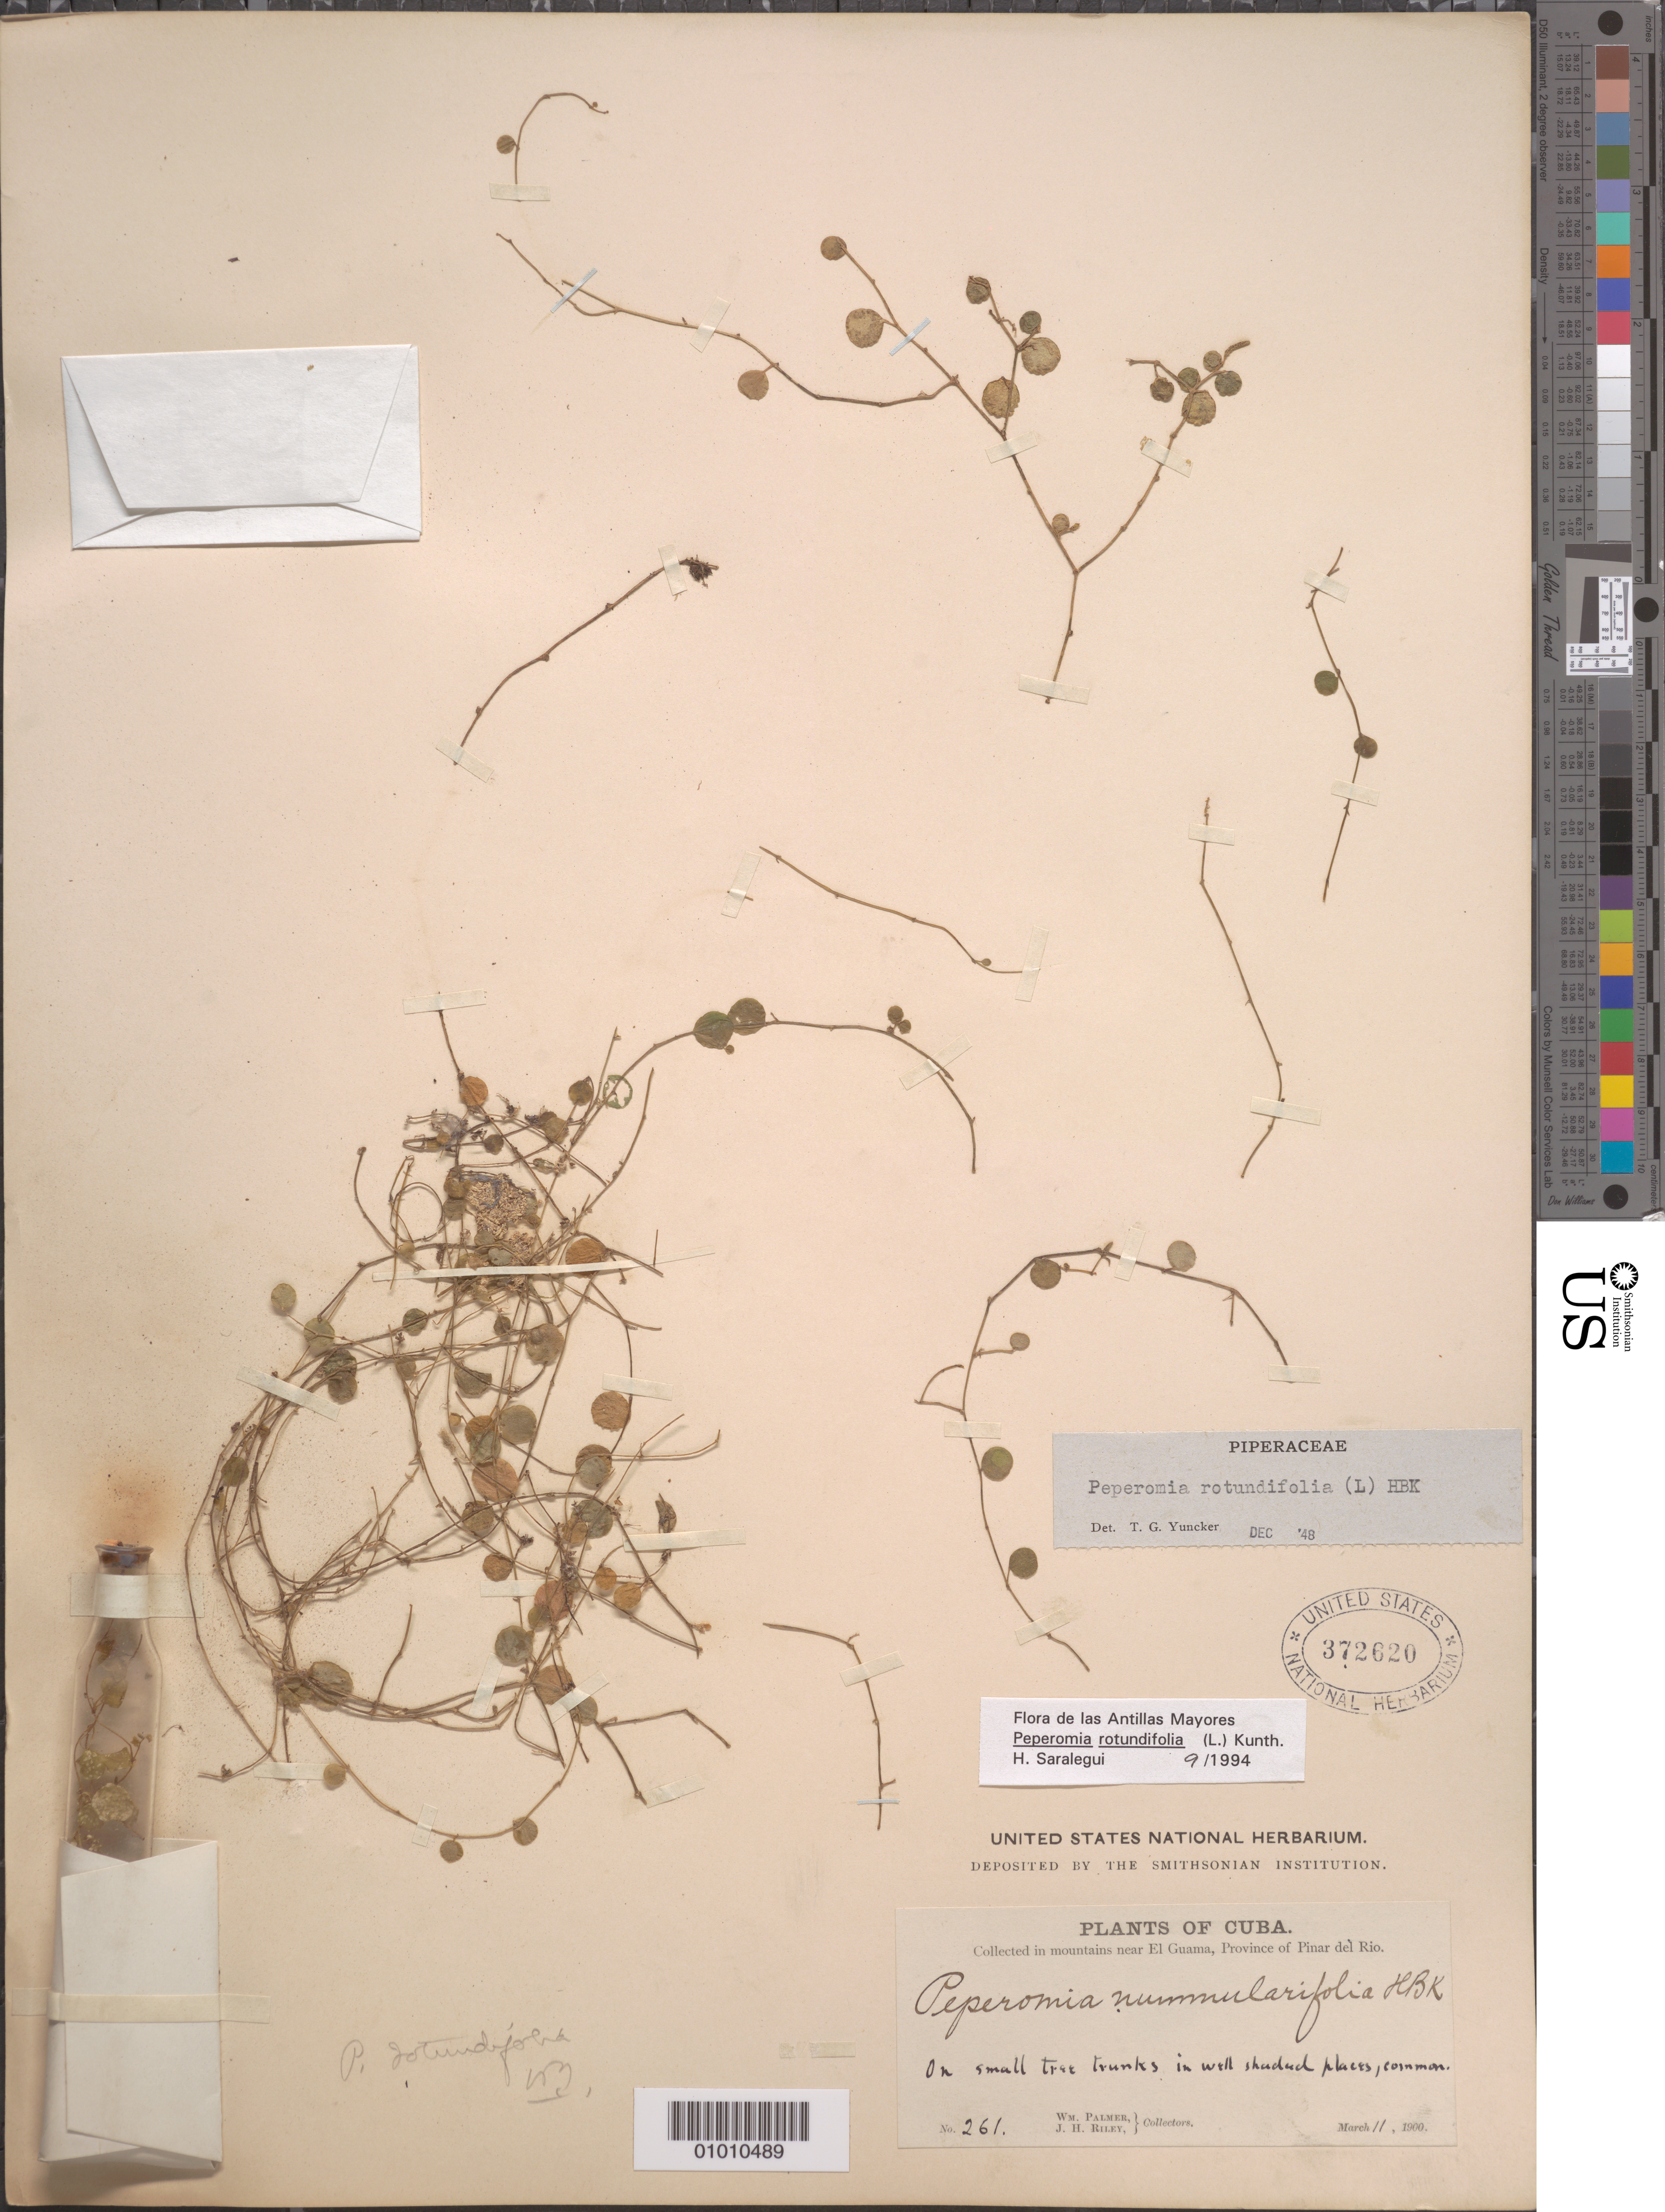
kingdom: Plantae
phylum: Tracheophyta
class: Magnoliopsida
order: Piperales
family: Piperaceae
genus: Peperomia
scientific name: Peperomia rotundifolia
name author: (L.) Kunth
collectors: W. Palmer & J. H. Riley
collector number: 261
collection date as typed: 11 Mar 1900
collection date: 1900-03-11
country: Cuba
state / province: Pinar del Rio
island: Cuba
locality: On small tree trunks in well shaded places, common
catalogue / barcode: US 372620